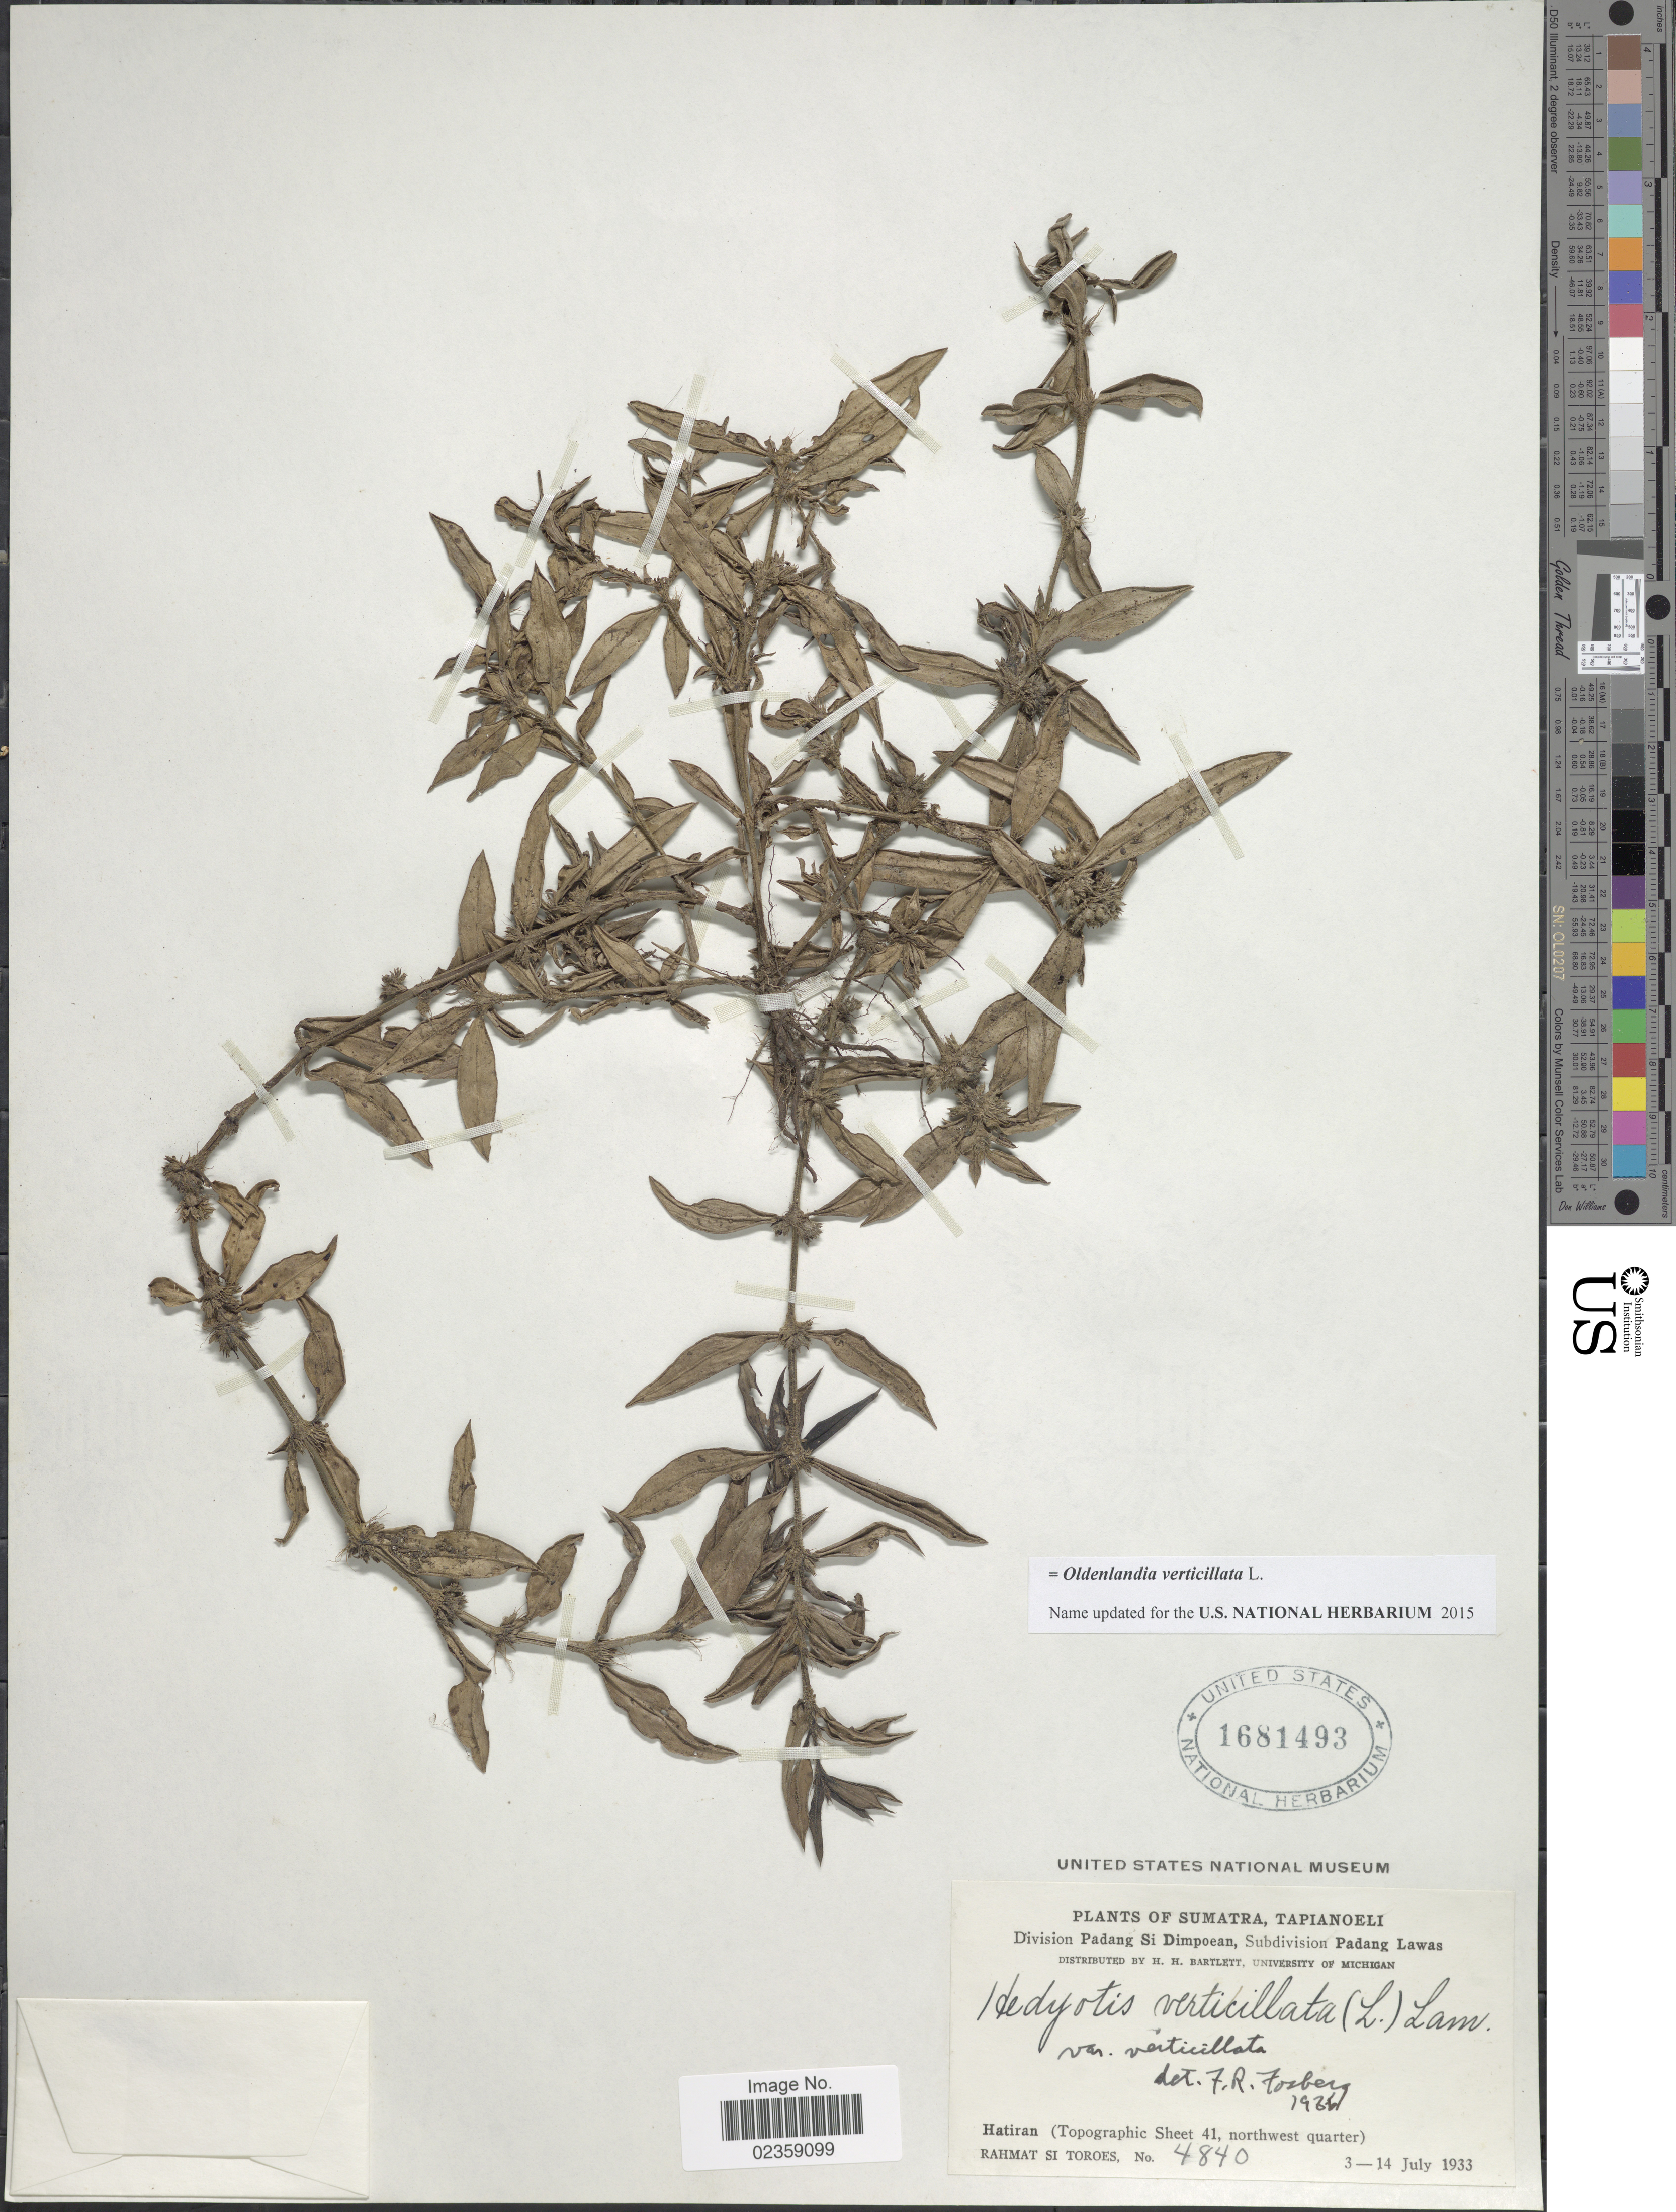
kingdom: Plantae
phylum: Tracheophyta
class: Magnoliopsida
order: Gentianales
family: Rubiaceae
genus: Oldenlandia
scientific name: Oldenlandia verticillata var. verticillata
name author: L.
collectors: Rahmat Si Boeea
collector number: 4840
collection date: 1933-07-03/1933-07-14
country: Indonesia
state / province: Sumatra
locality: Sumatra, East Coast. Division Padang Si Dimpoean, Subdivision Padang Lawas. Hatiran (Topographic Sheet 41, northwest quarter)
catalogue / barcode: US 1681493